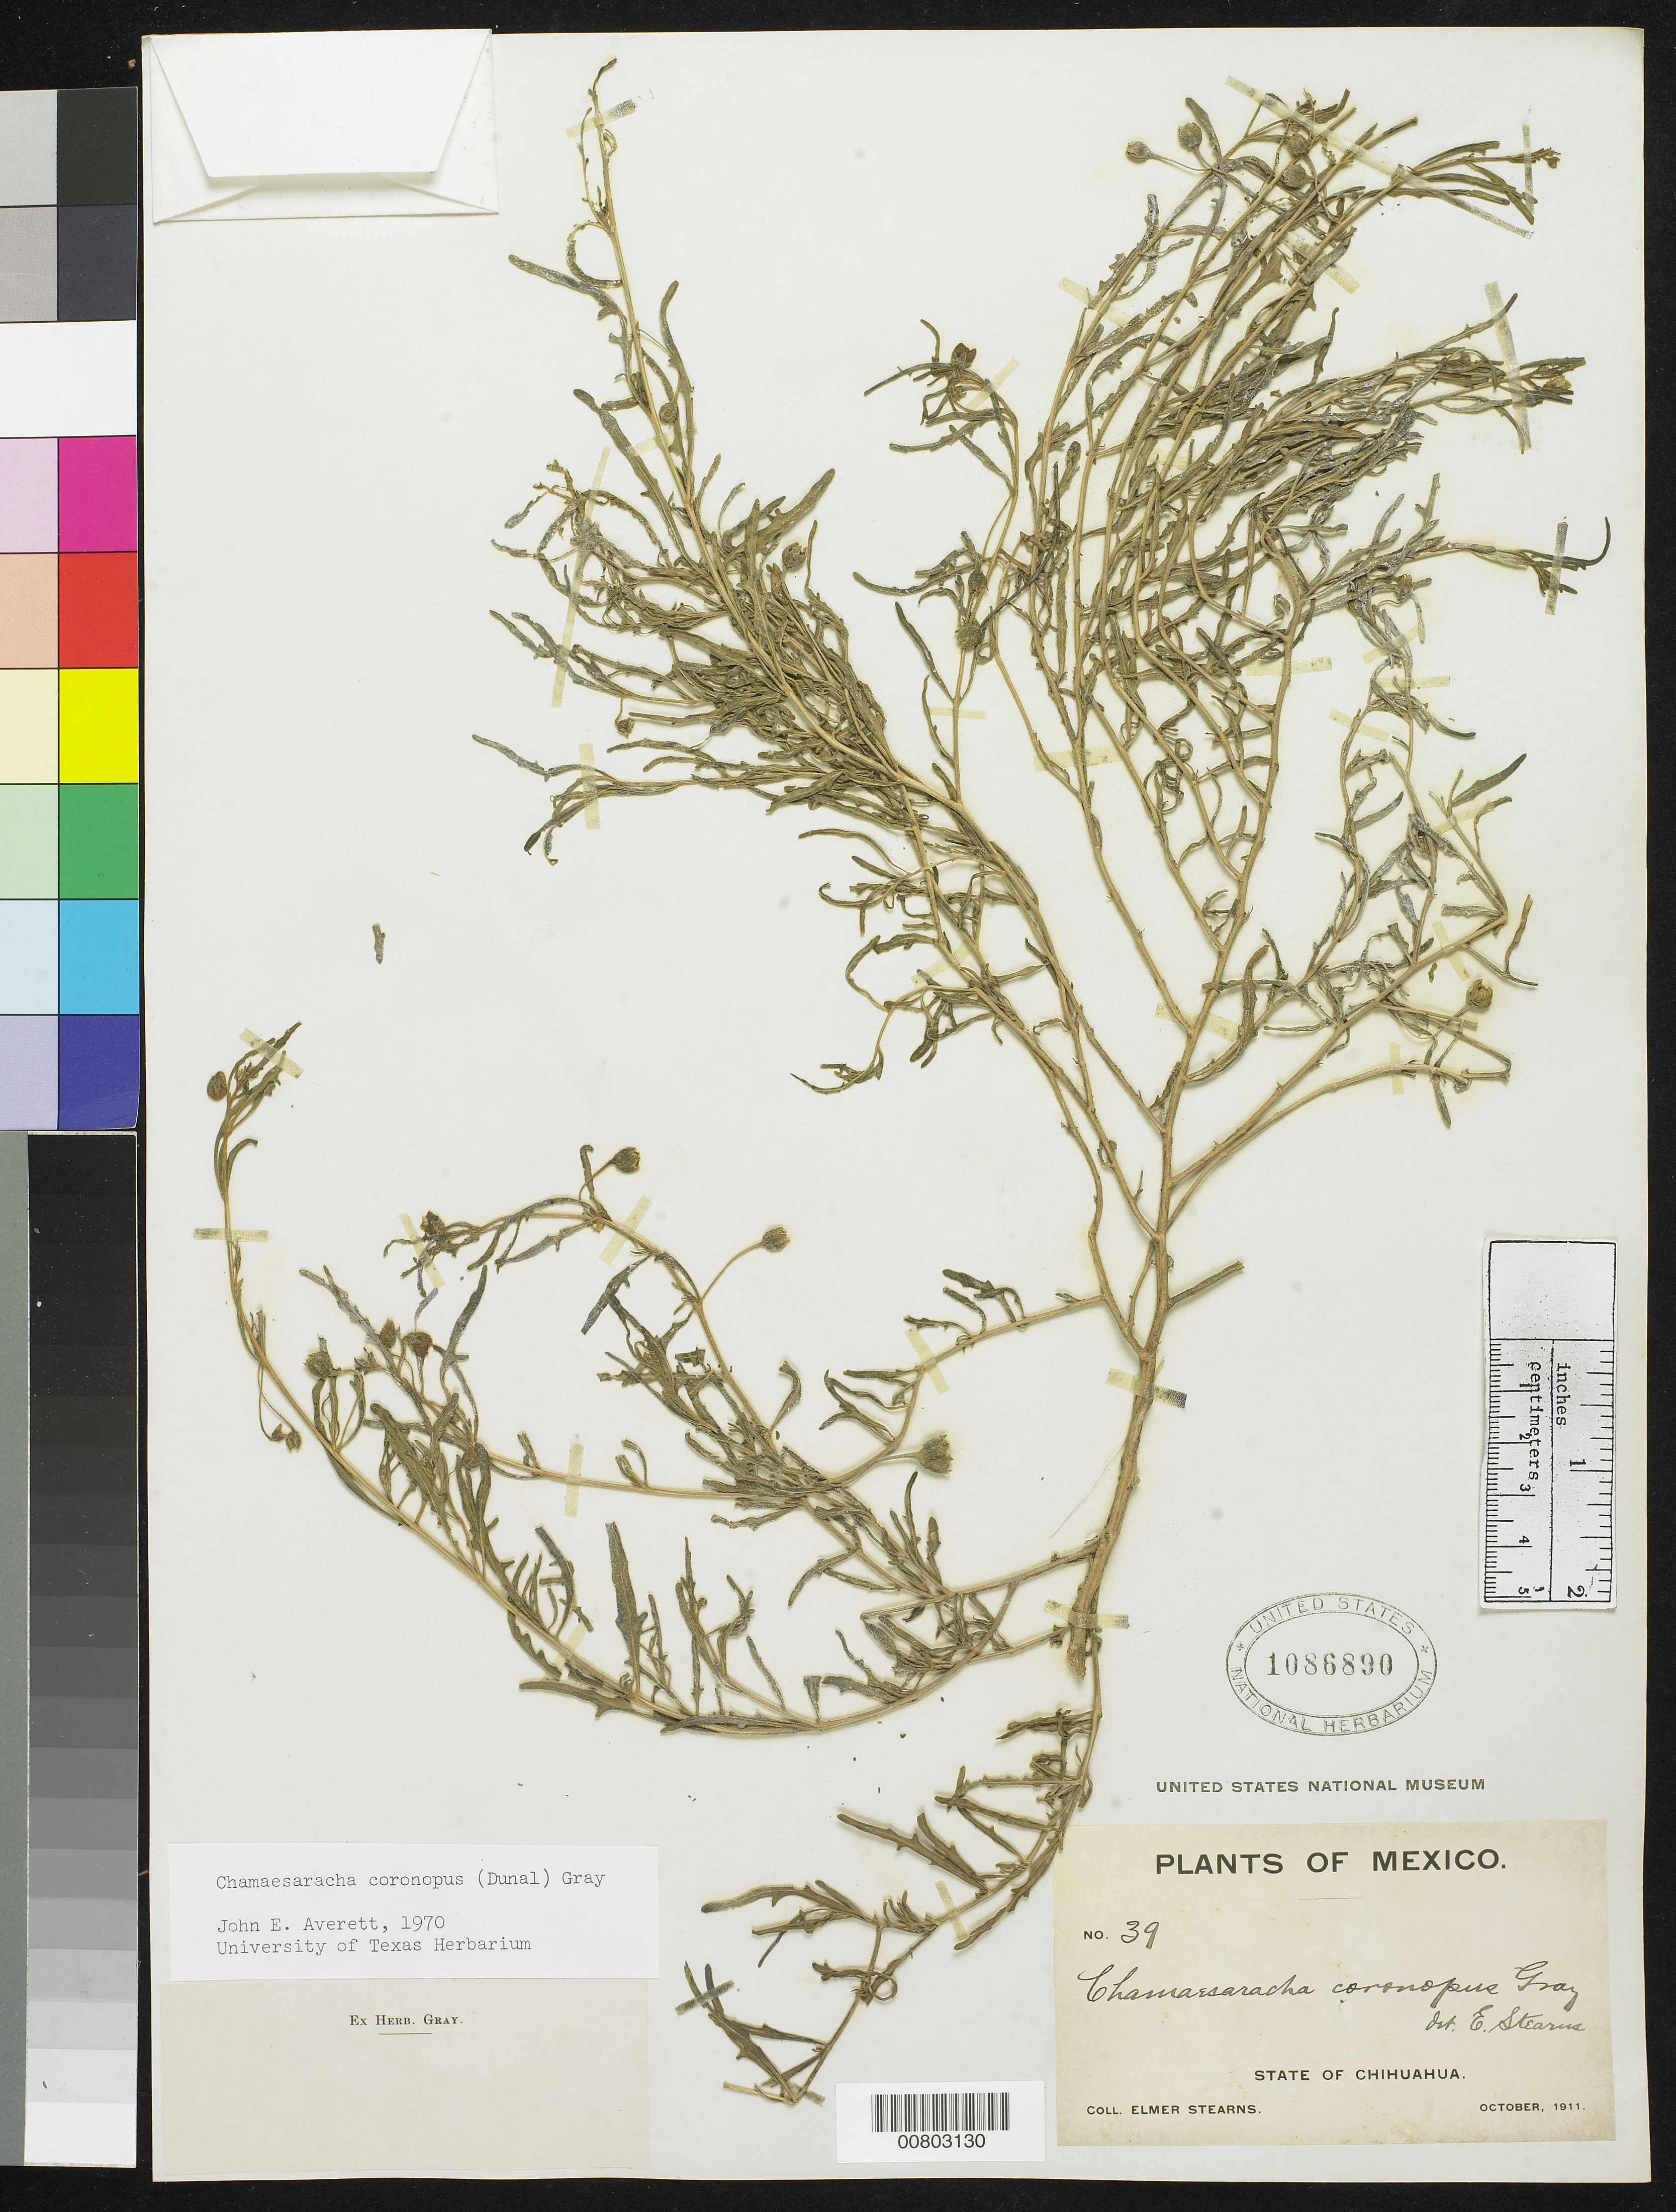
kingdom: Plantae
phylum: Tracheophyta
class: Magnoliopsida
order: Solanales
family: Solanaceae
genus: Chamaesaracha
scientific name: Chamaesaracha coronopus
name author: (Dunal) A. Gray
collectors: E. Stearns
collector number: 39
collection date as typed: Oct 1911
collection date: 1911-10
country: Mexico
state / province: Chihuahua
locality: Chihuahua.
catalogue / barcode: US 1086890